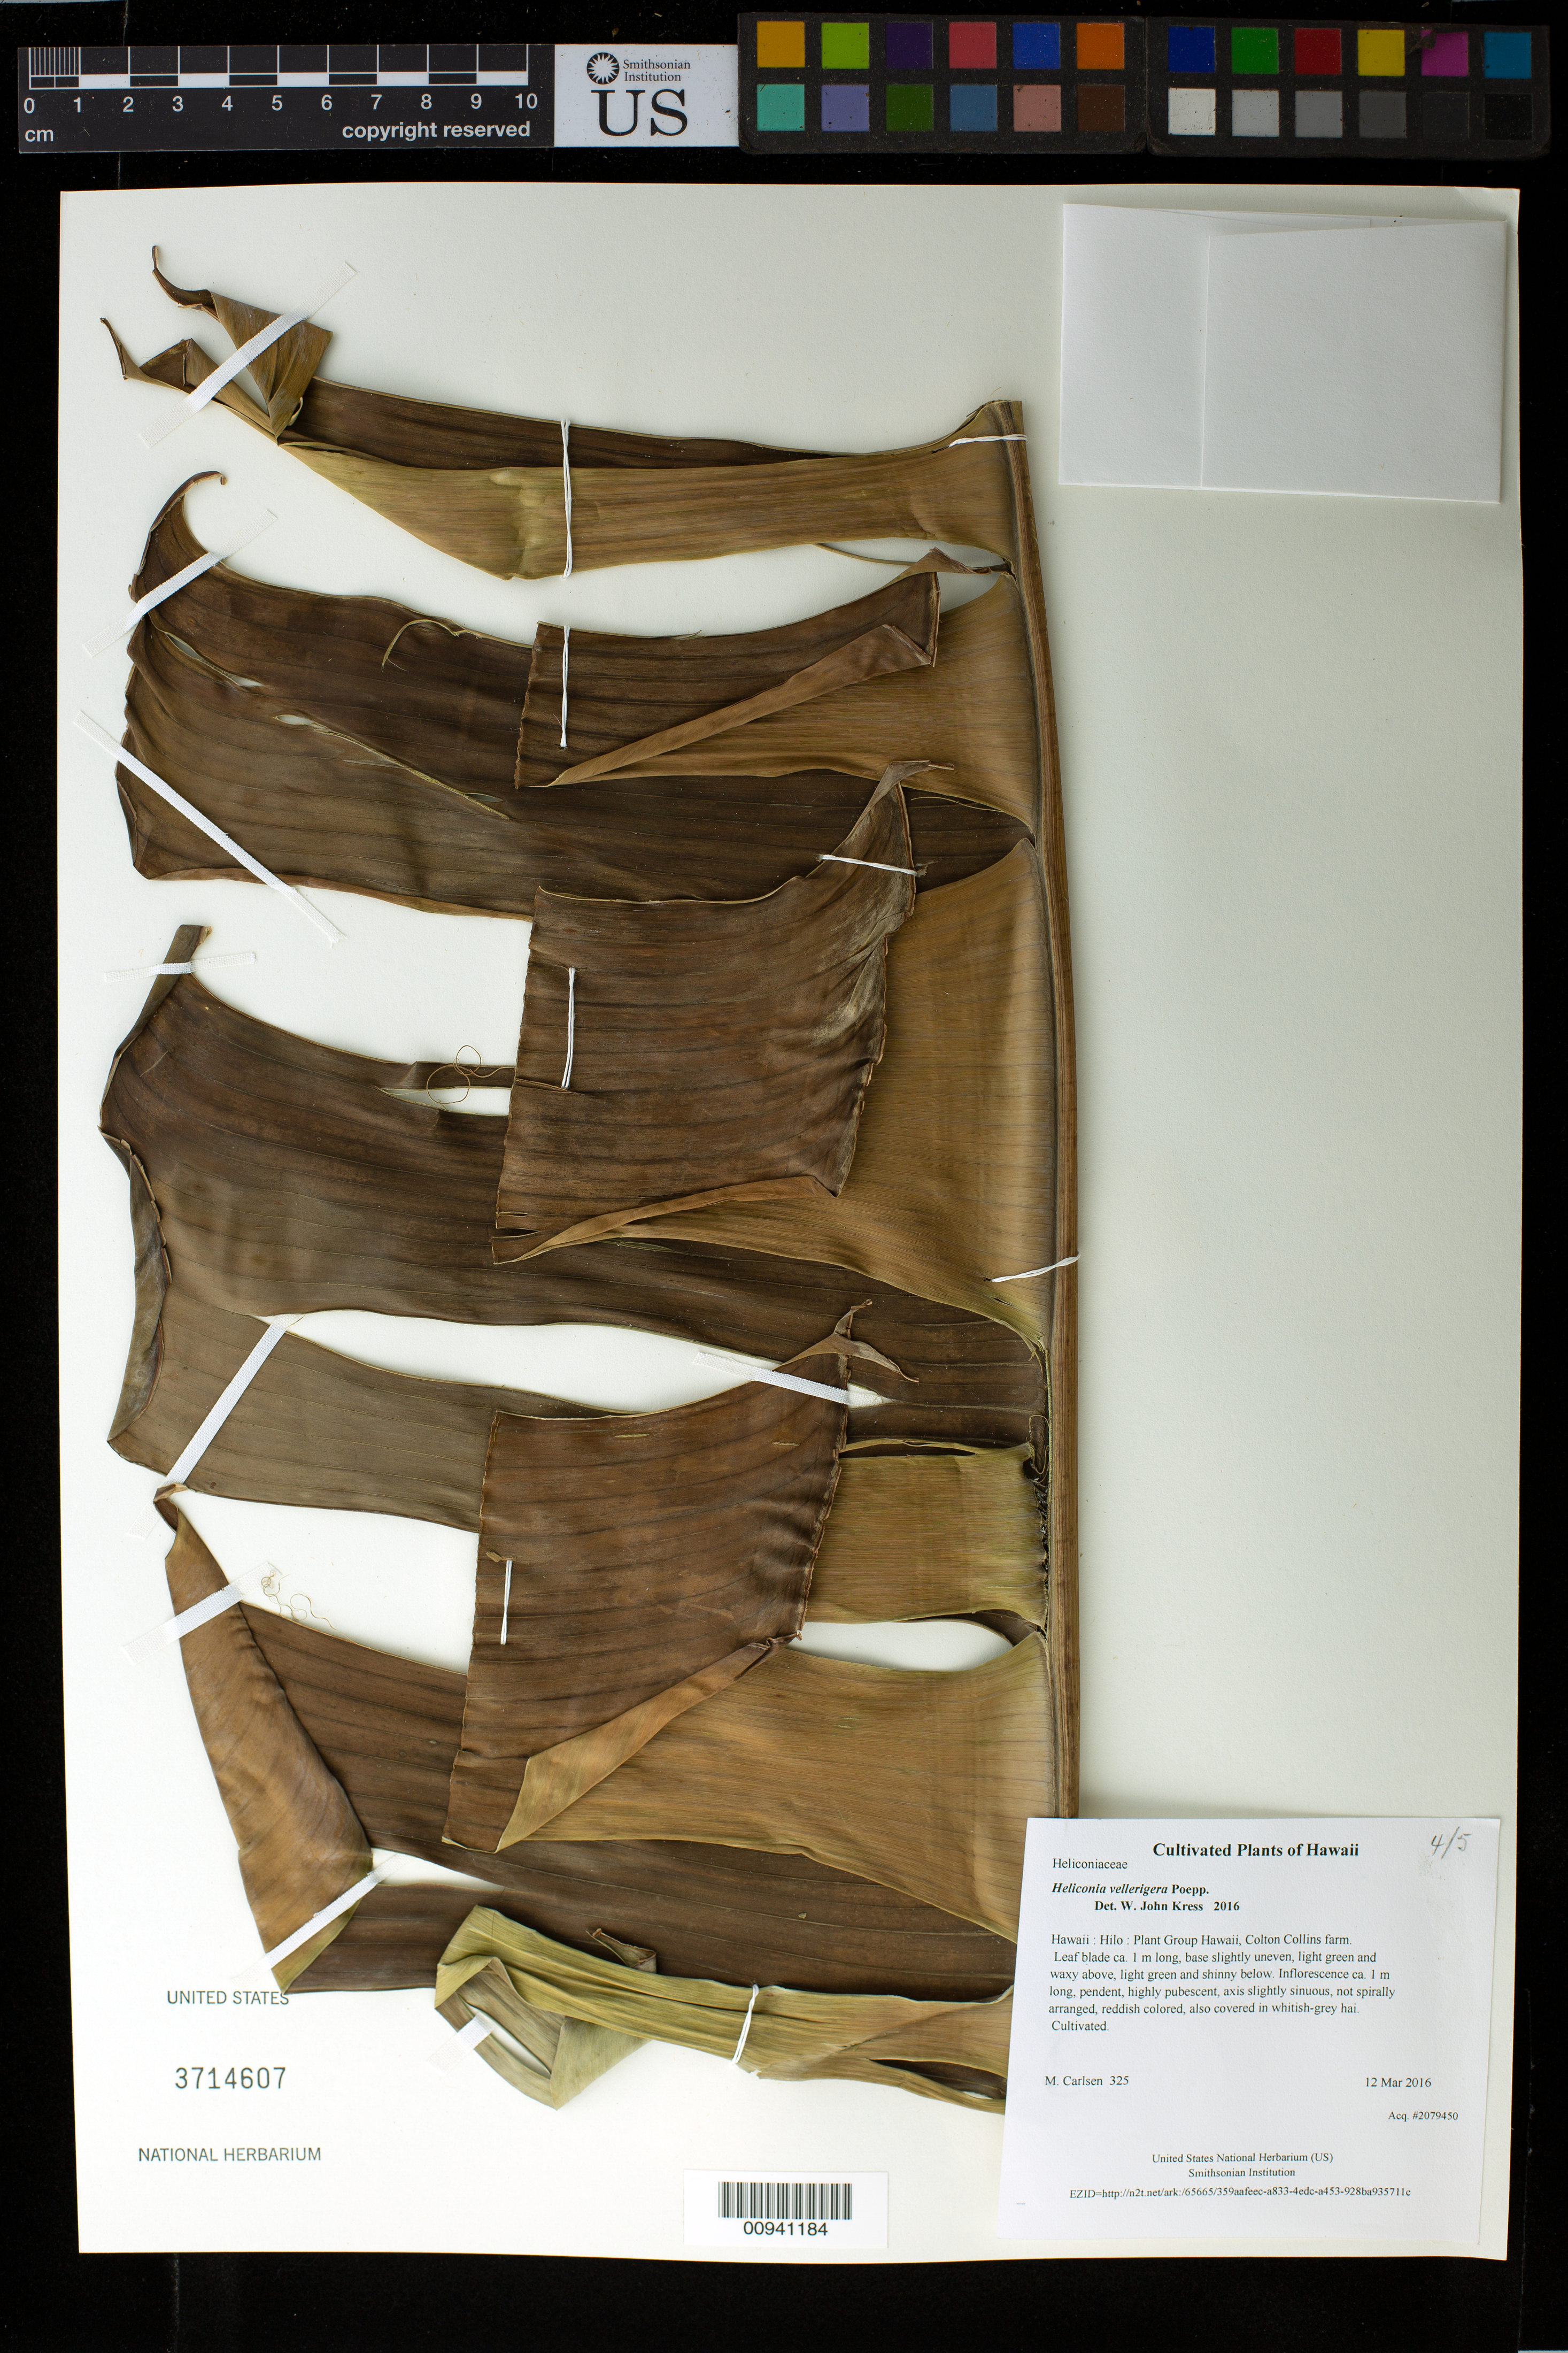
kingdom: Plantae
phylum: Tracheophyta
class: Liliopsida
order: Zingiberales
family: Heliconiaceae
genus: Heliconia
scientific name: Heliconia vellerigera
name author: Poepp.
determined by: Kress, W. J., (US), Smithsonian Institution - National Museum of Natural History (UNITED STATES)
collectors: M. M. Carlsen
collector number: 325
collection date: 2016-03-12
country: United States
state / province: Hawaii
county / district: Hawaii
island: Hawaii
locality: Plant Group Hawaii, Colton Collins farm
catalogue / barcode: US 3714607